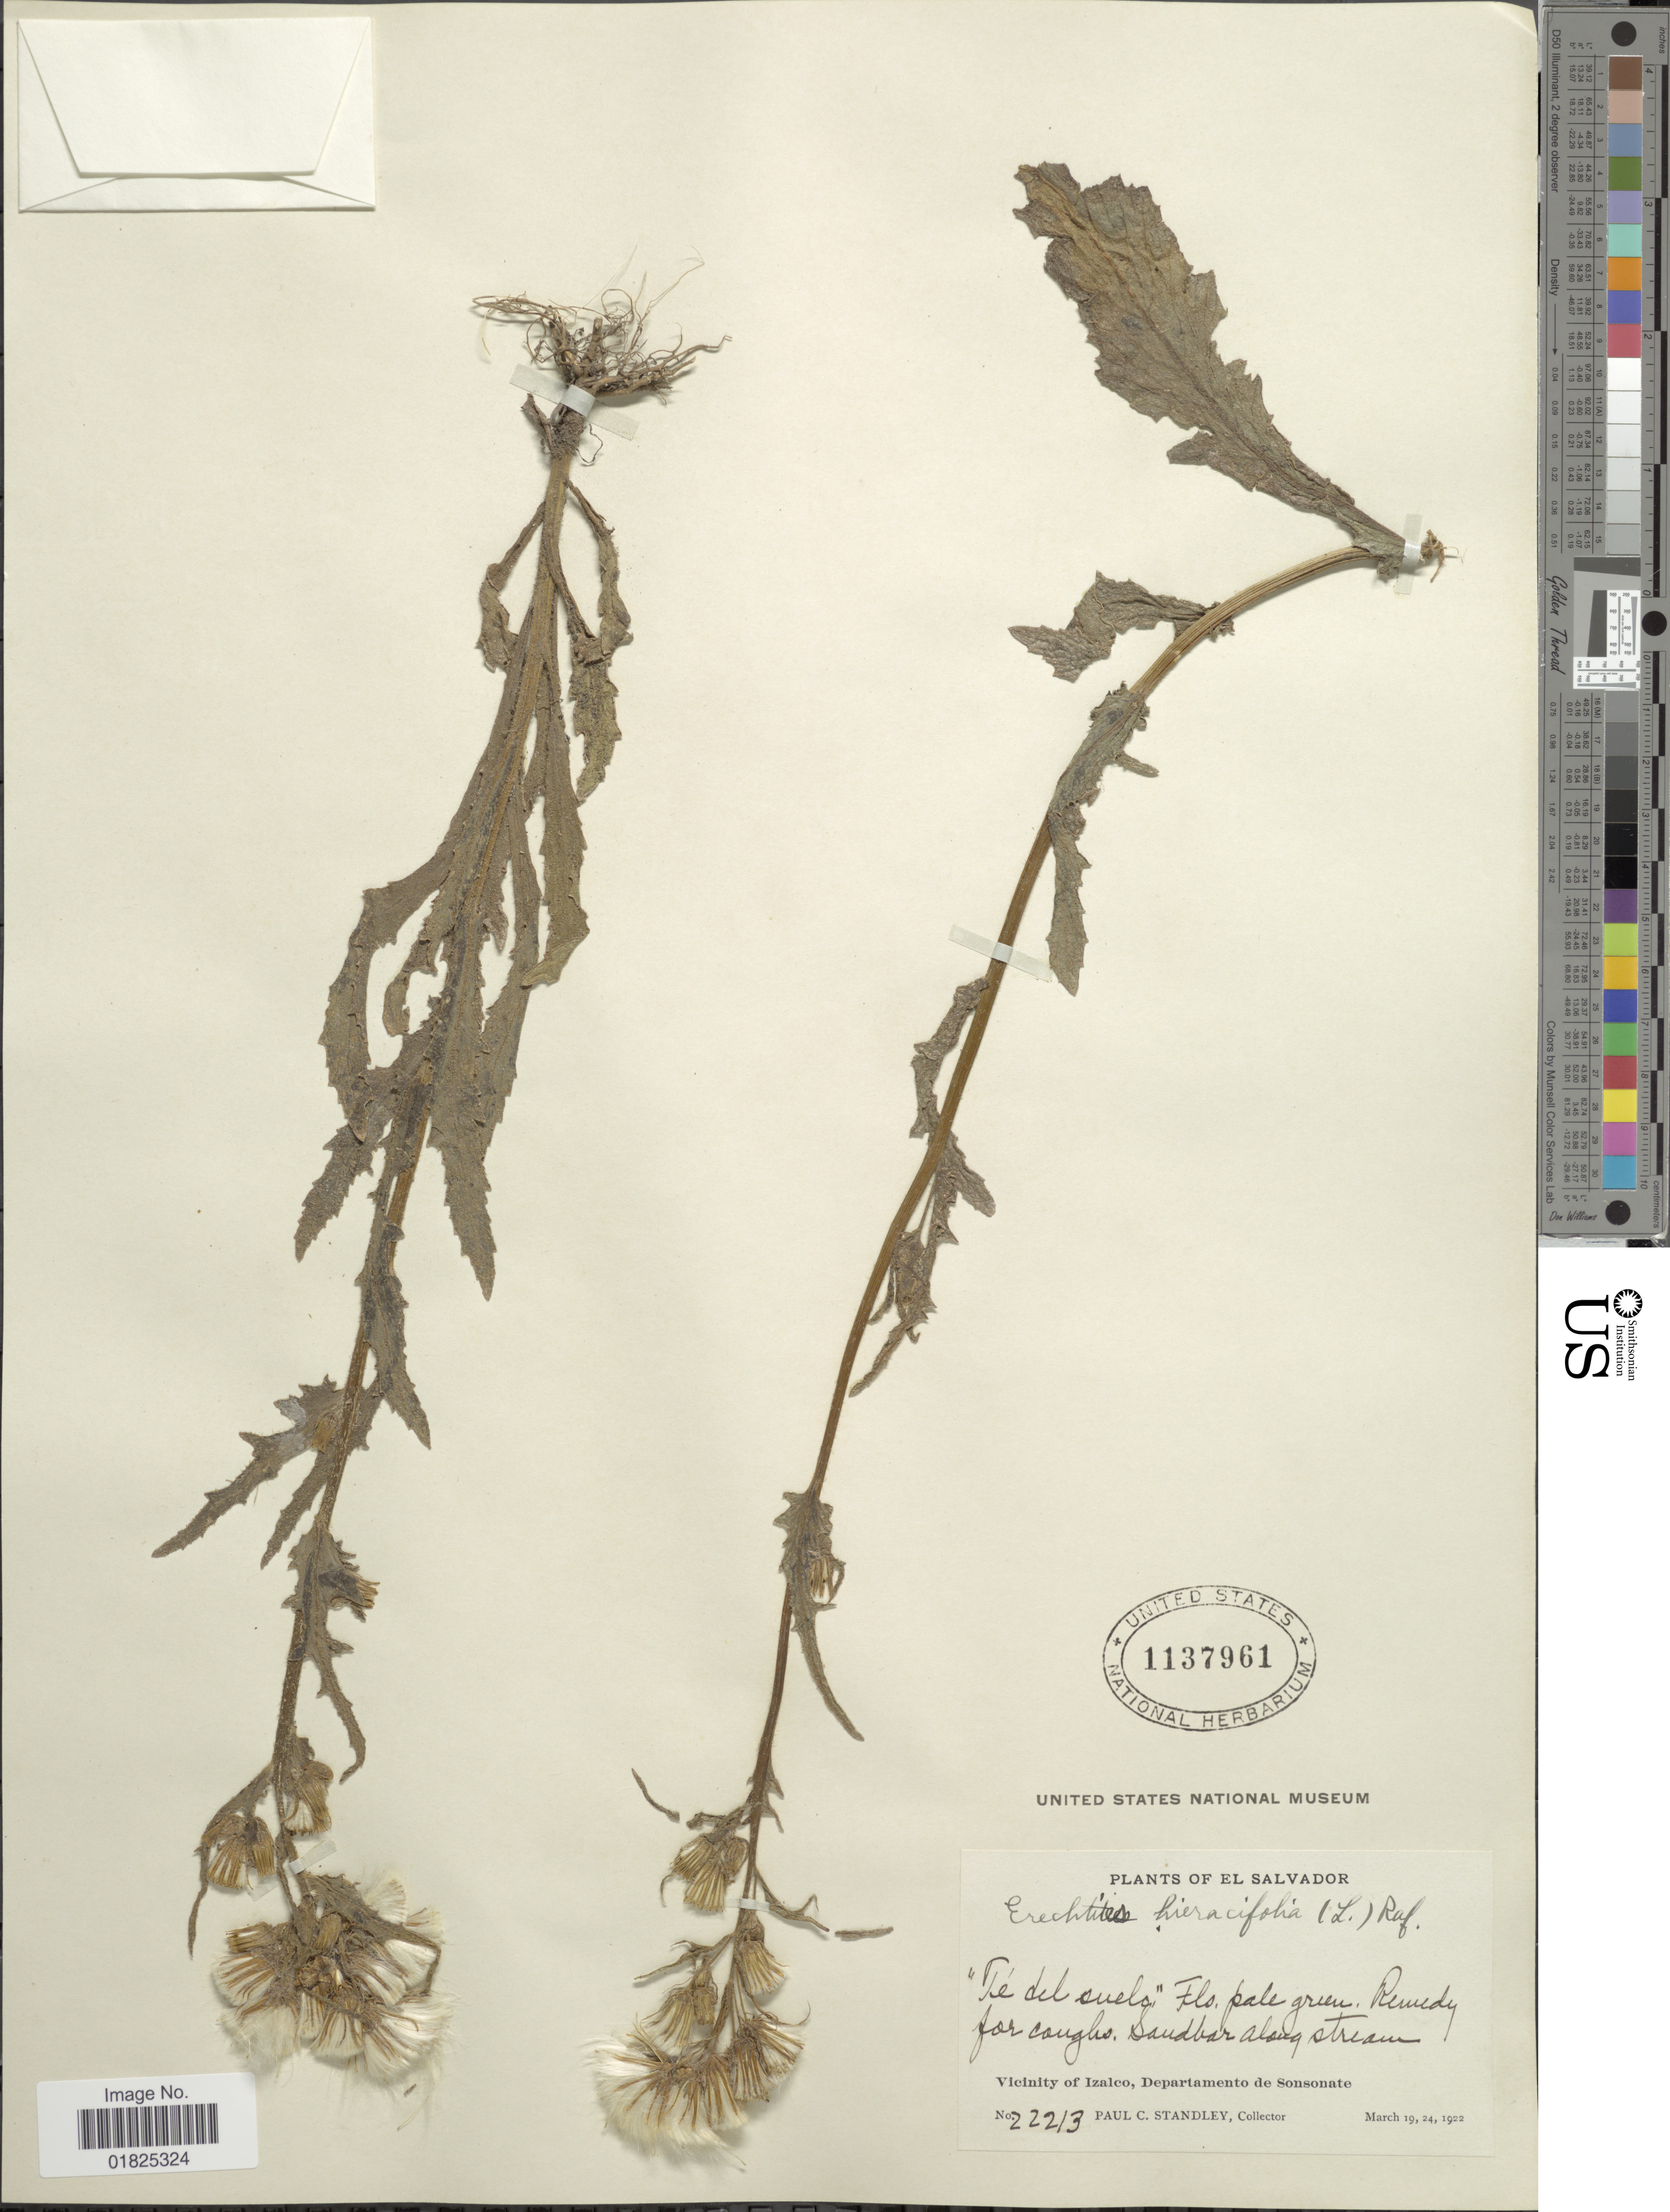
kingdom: Plantae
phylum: Tracheophyta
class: Magnoliopsida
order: Asterales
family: Asteraceae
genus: Erechtites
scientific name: Erechtites hieraciifolius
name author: (L.) Raf. ex DC.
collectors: P. C. Standley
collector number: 22213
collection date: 1922-03-19/1922-03-24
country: El Salvador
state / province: Sonsonate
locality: Vicinity of Izalco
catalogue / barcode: US 1137961